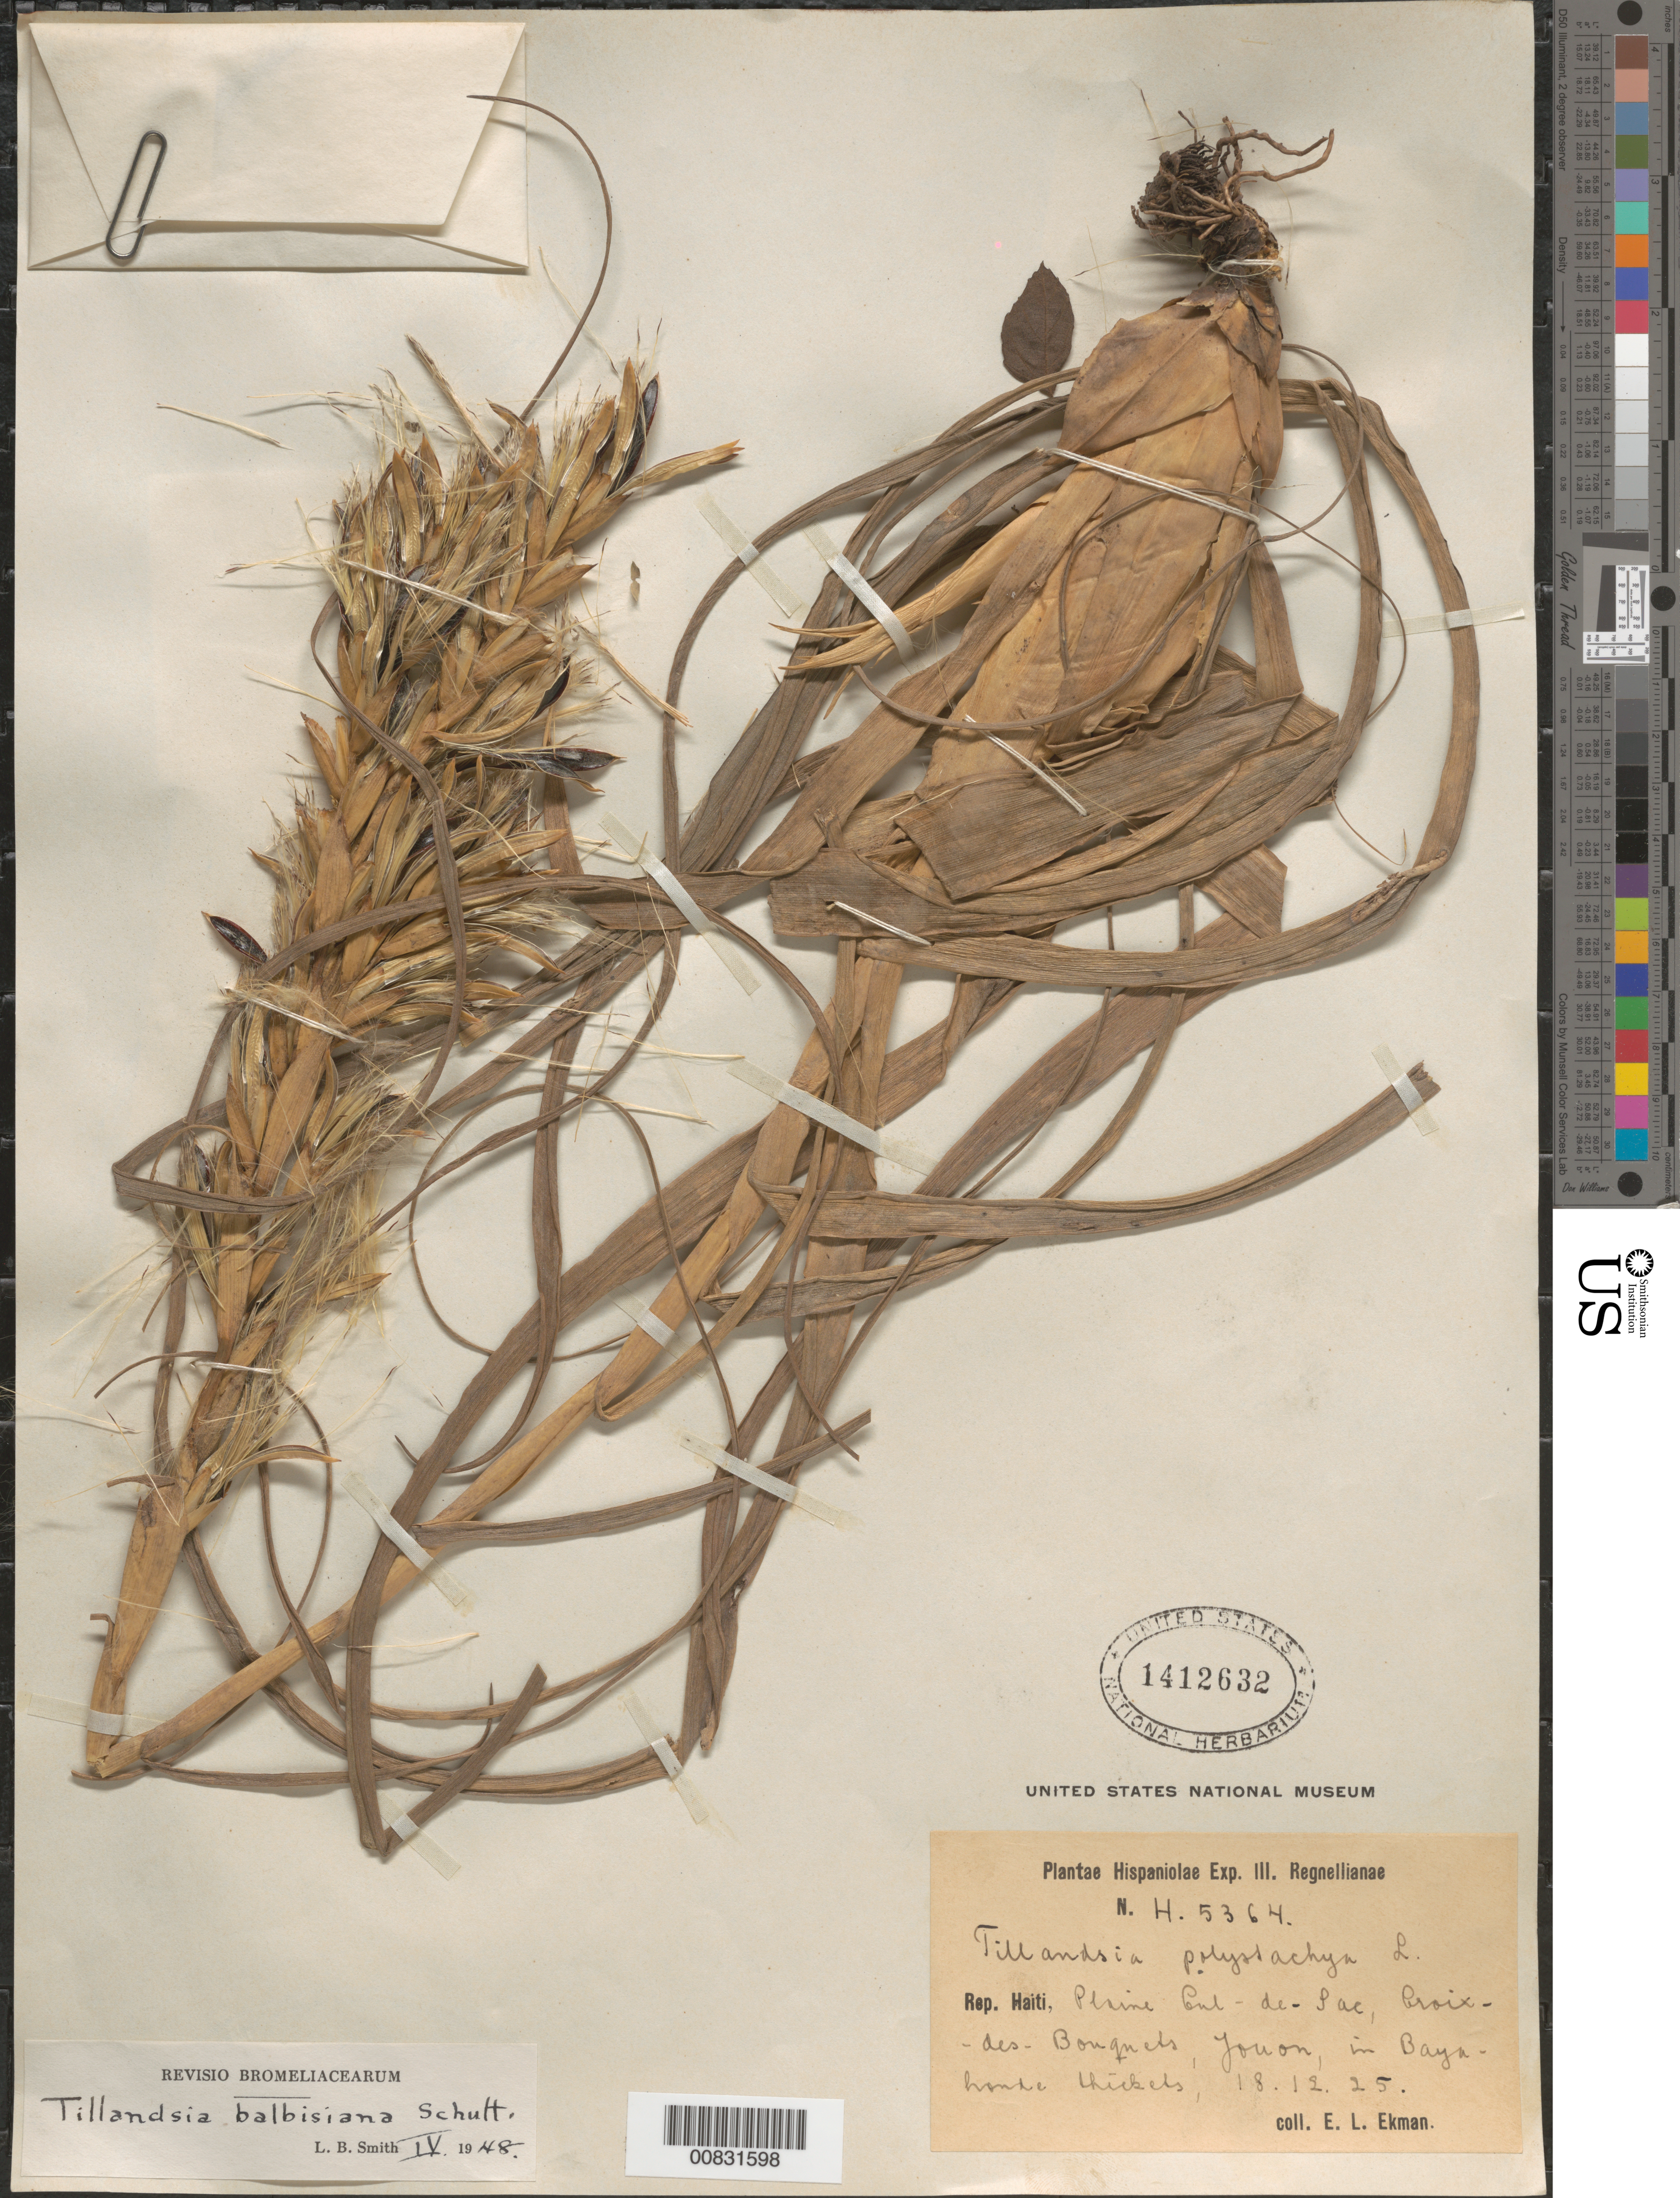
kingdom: Plantae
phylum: Tracheophyta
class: Liliopsida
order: Poales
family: Bromeliaceae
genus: Tillandsia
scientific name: Tillandsia balbisiana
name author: Schult. f.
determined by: Smith, Lyman B., (US), NMNH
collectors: E. L. Ekman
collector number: H 5364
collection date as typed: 18 Dec 1925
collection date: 1925-12-18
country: Haiti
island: Hispaniola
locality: Plaine Cul-de-Sac, Croix-des-Bouquetes, "Jouon".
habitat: In "Bayahonre" thickets.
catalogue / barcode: US 1412632